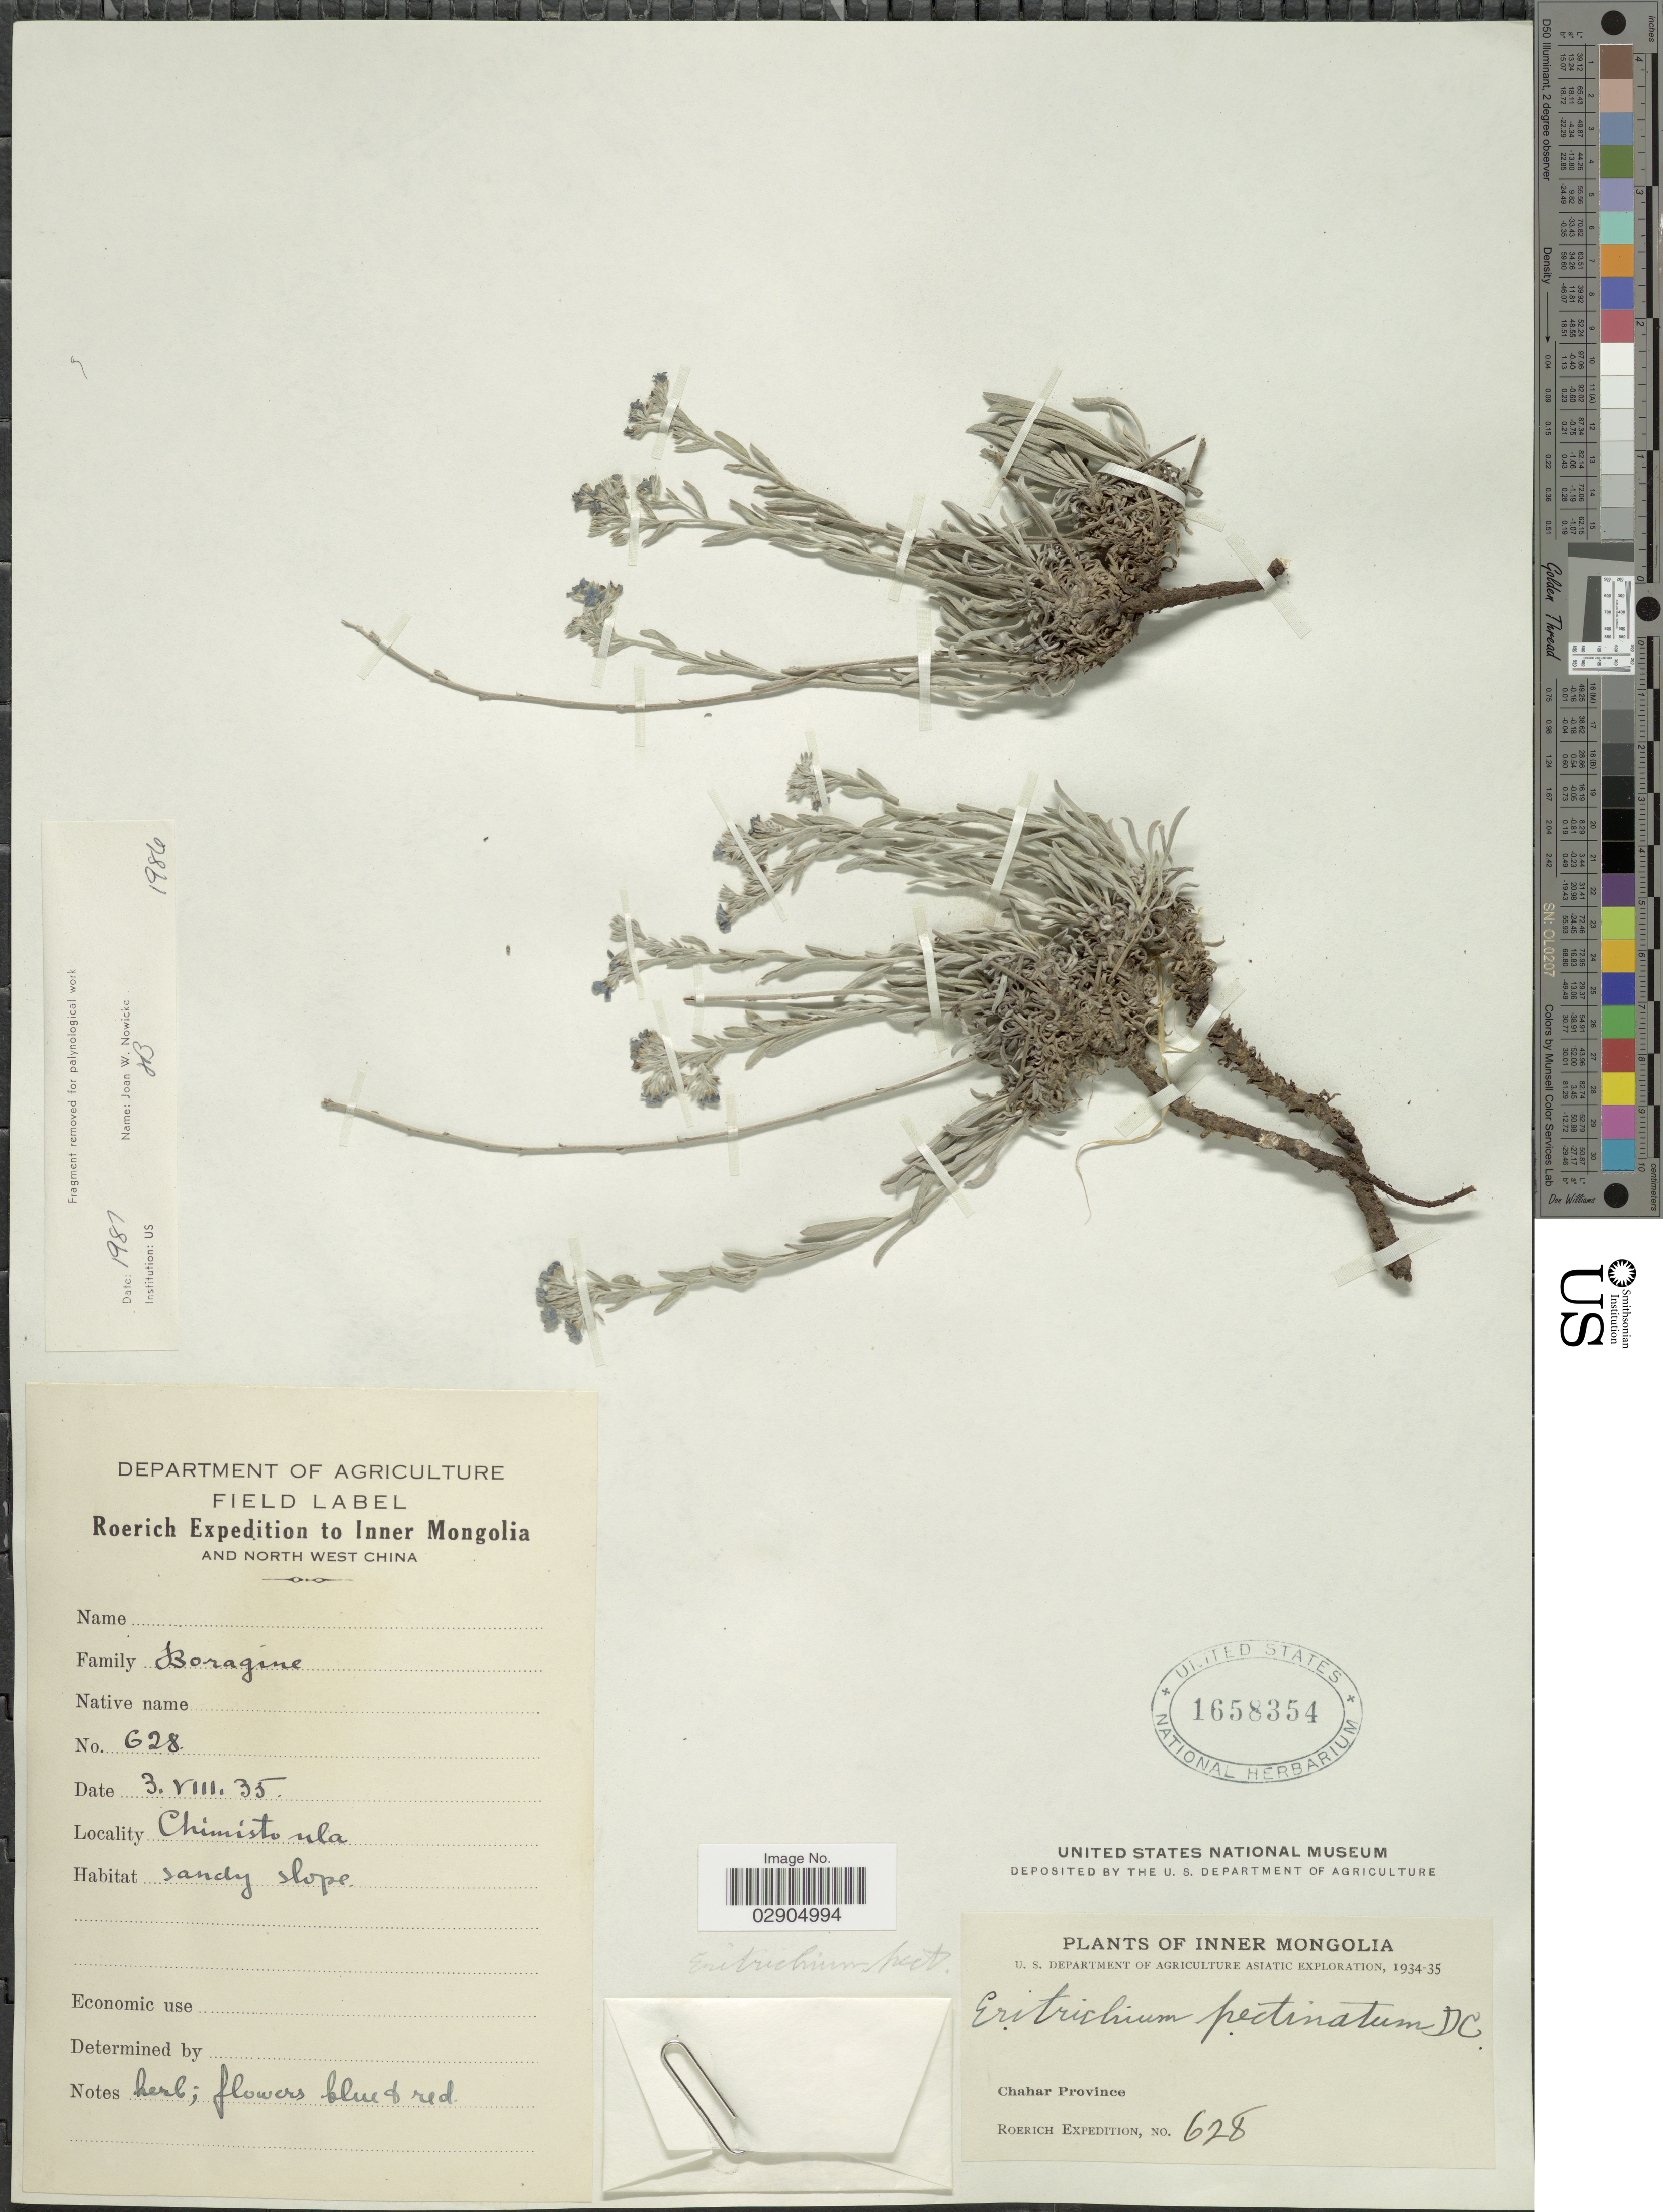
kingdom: Plantae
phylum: Tracheophyta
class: Magnoliopsida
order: Boraginales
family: Boraginaceae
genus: Eritrichium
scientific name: Eritrichium pectinatum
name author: (Pall.) DC.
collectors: Roerich Expedition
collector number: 628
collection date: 1935-08-03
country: China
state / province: Nei Monggol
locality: Inner Mongolia. North West China. Chimisto ula. Chahar Province.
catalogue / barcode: US 1658354